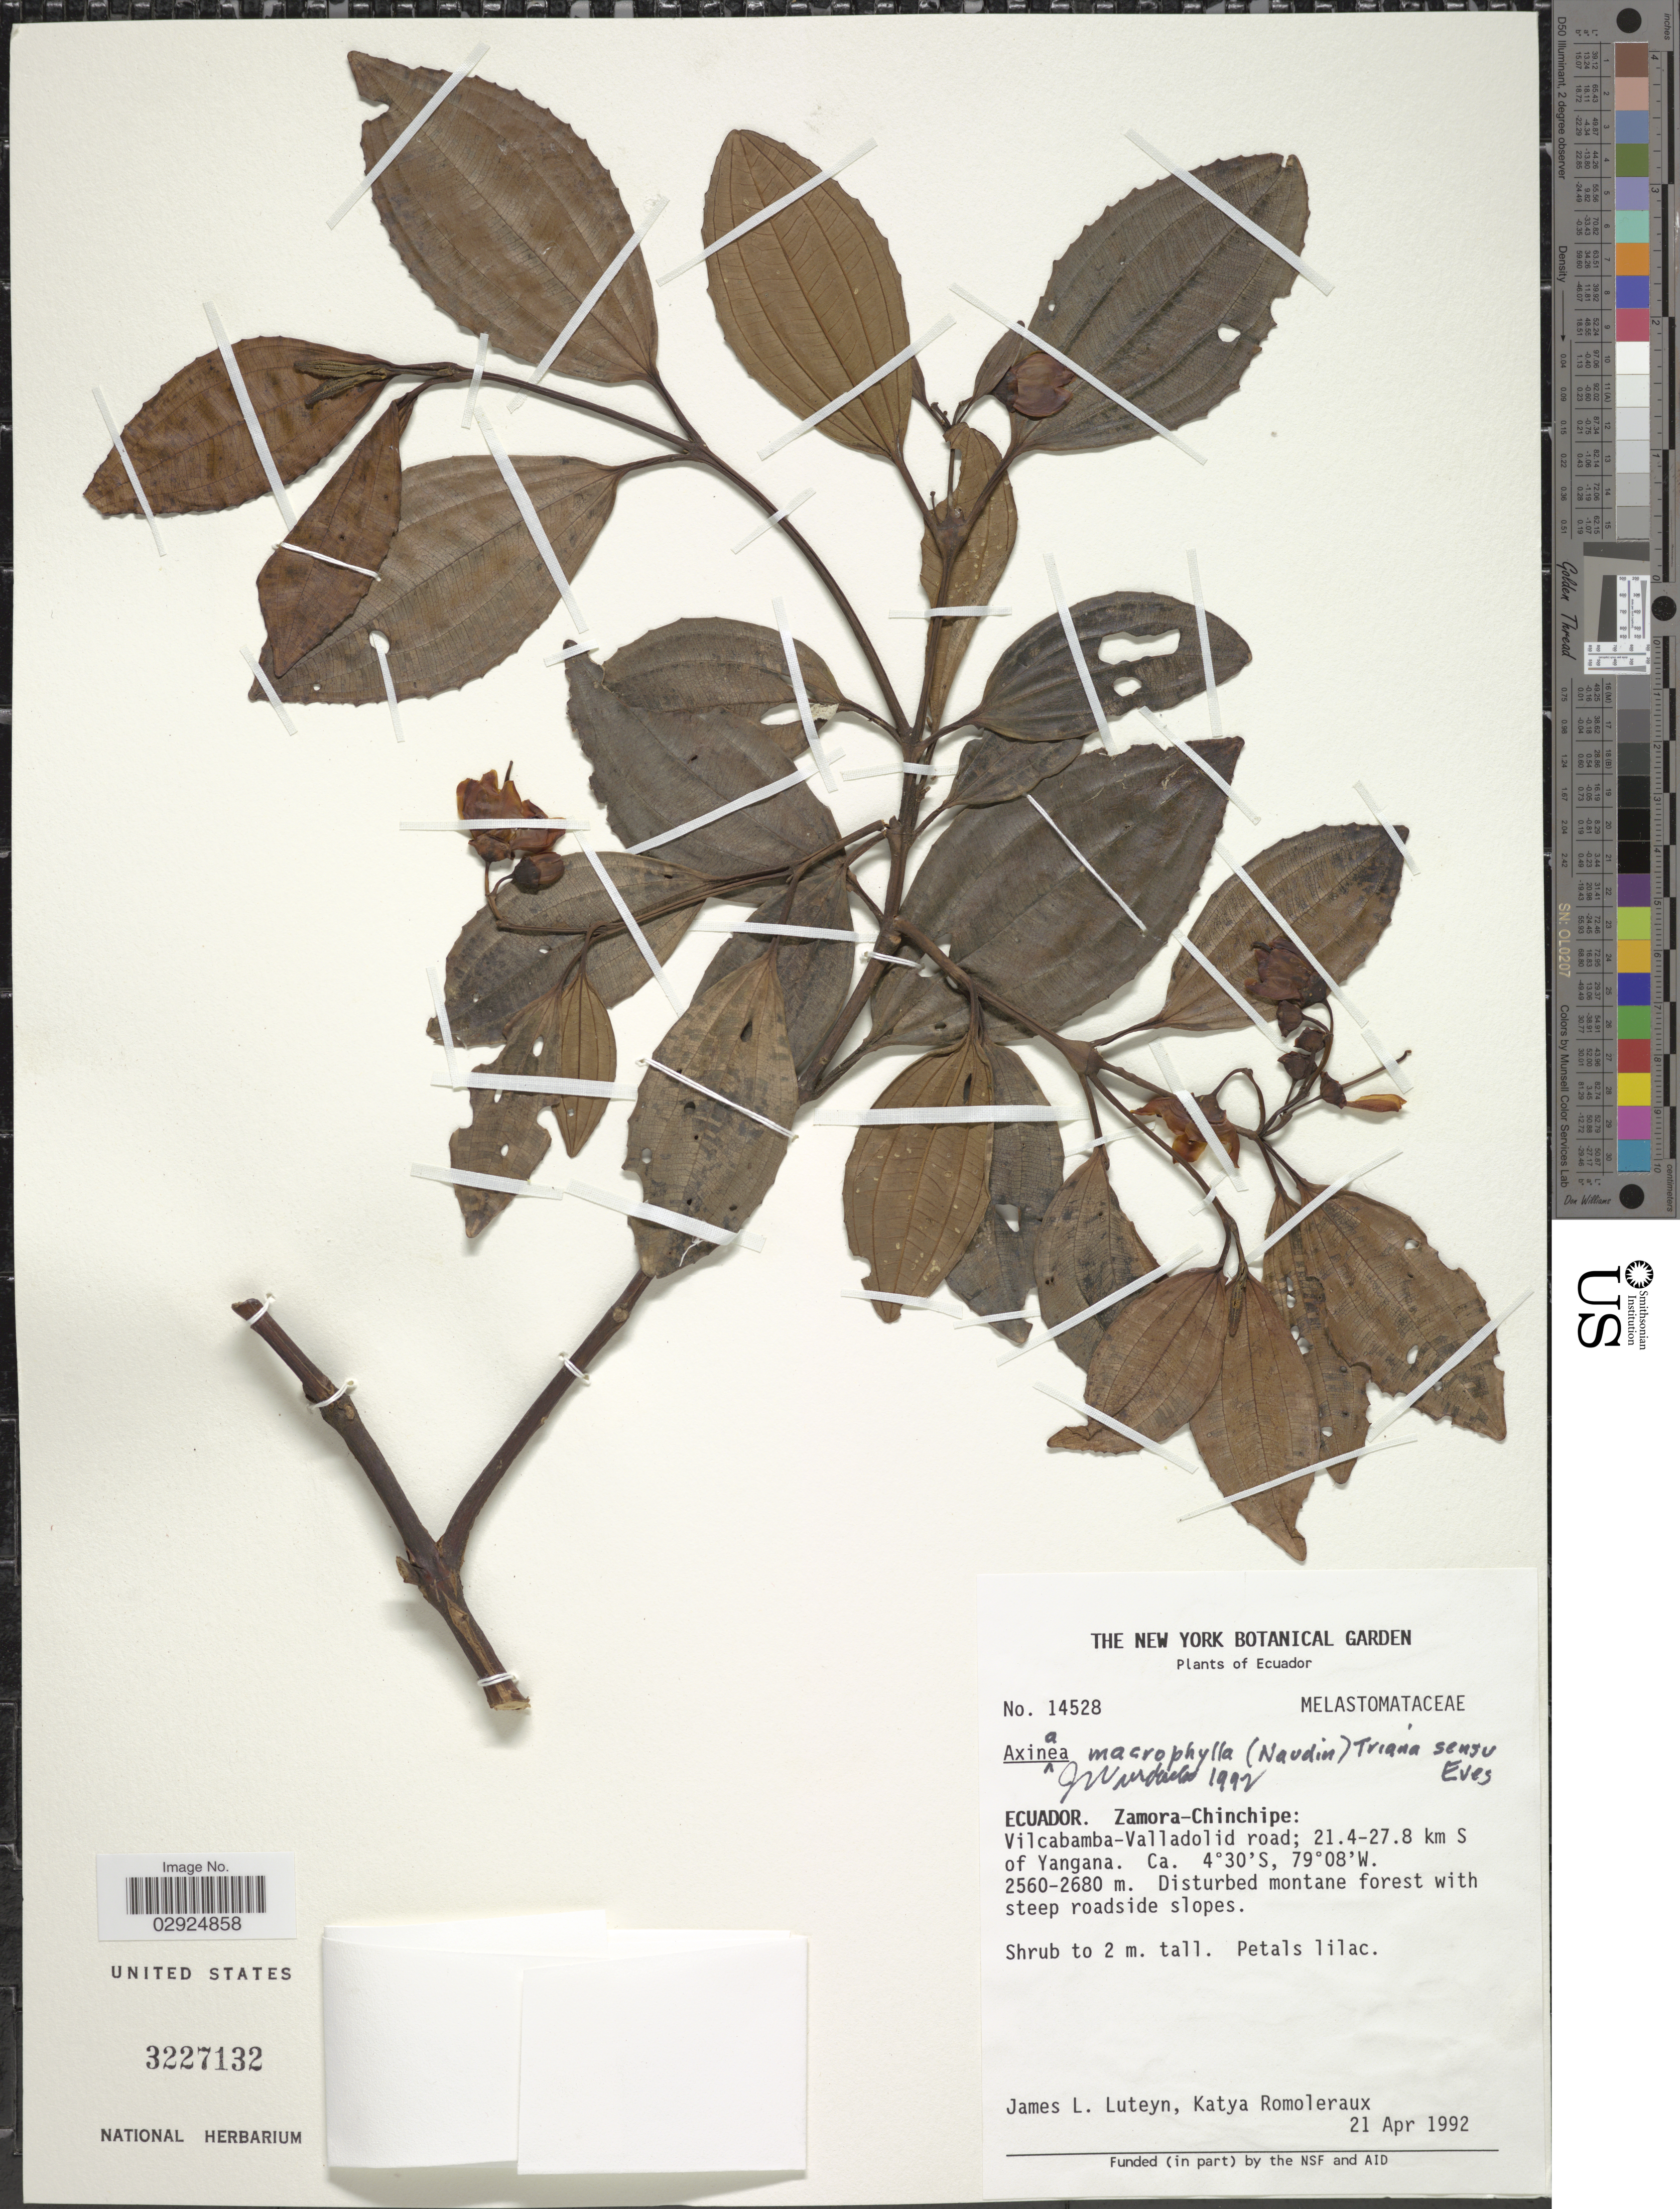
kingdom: Plantae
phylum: Tracheophyta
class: Magnoliopsida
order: Myrtales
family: Melastomataceae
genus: Axinaea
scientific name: Axinaea macrophylla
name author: (Naudin) Triana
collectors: J. L. Luteyn & K. Romoleraux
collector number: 14528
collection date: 1992-04-21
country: Ecuador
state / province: Zamora-Chinchipe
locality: Zamora-Chinchipe: Vilcabamba-Valladolid road; 21.4-27.8 km S of Yangana.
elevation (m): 2560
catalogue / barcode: US 3227132